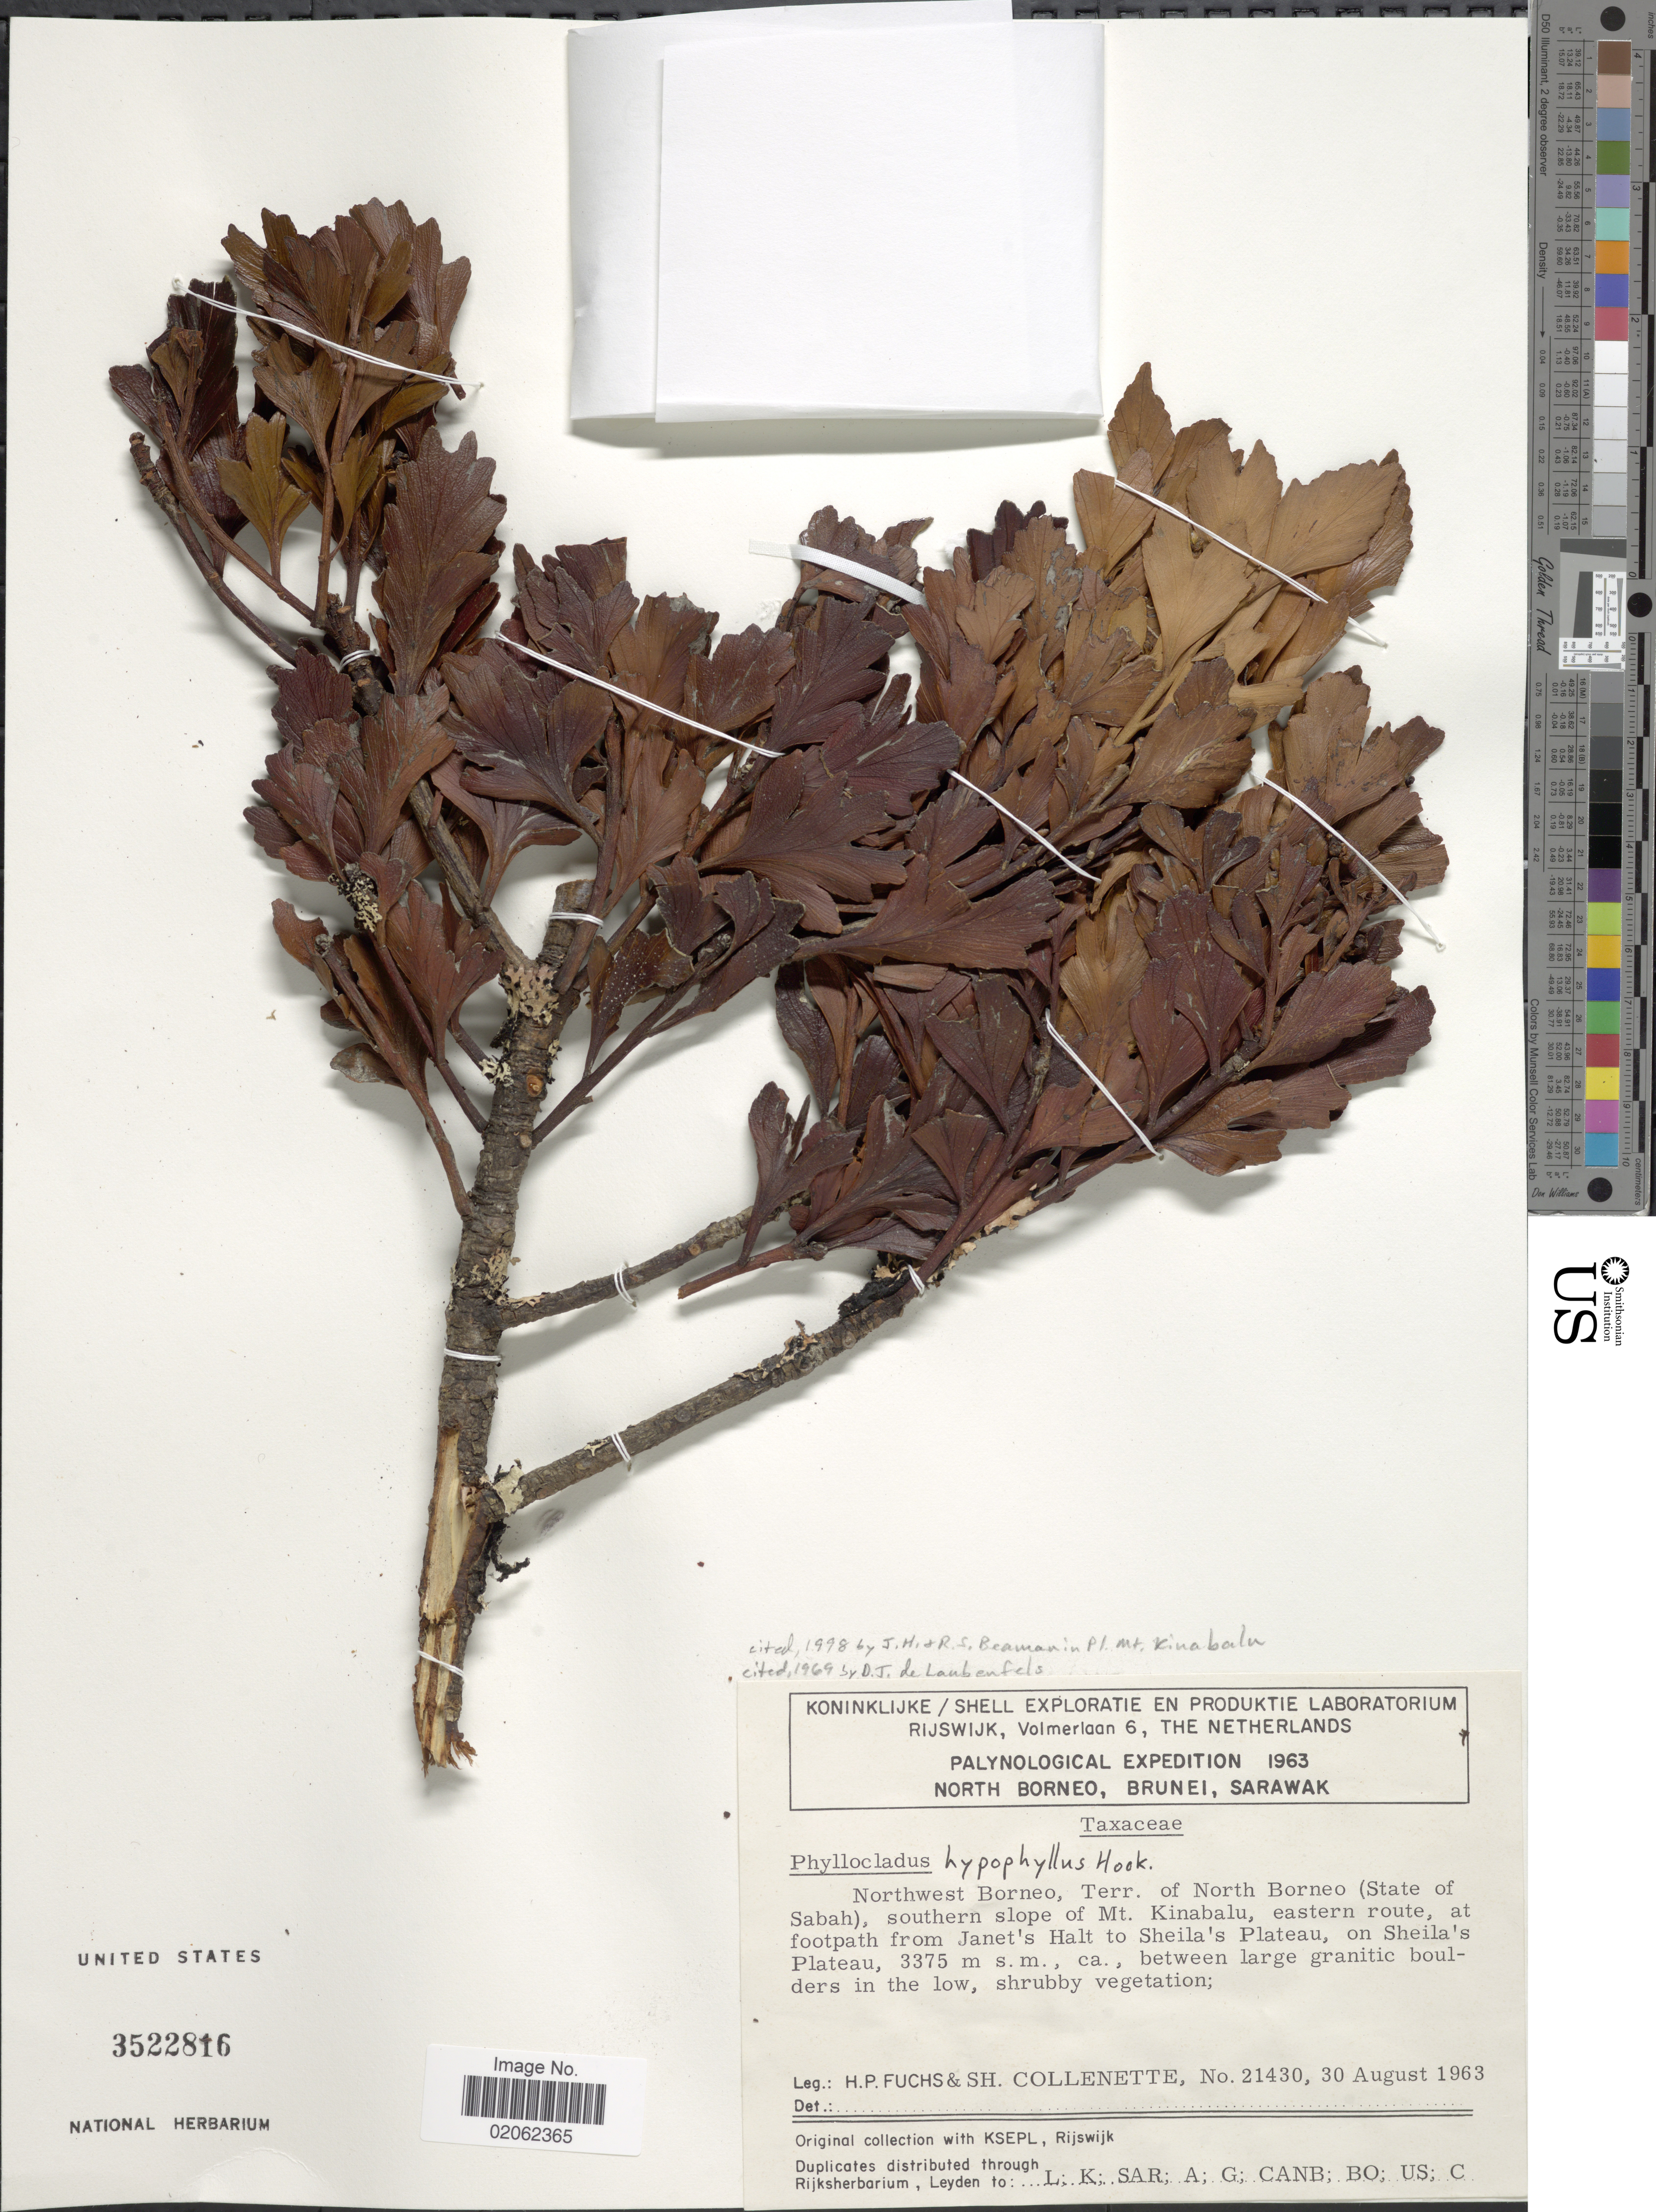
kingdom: Plantae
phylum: Tracheophyta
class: Pinopsida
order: Pinales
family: Phyllocladaceae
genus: Phyllocladus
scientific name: Phyllocladus hypophyllus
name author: Hook. f.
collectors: H. P. Fuchs & I. Collenette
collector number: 21430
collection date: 1963-08-30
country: Malaysia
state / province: Sabah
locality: Northwest Borneo, Terr of North Borneo (State of Sabah), southern slope of Mt Kinabalu, eastern route, at footpath from Janet's Halt to Sheila's Plateau, on Sheila's Plateau., between large granitic boulders in the low, shrubby vegetation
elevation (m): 3375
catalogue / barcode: US 3522816